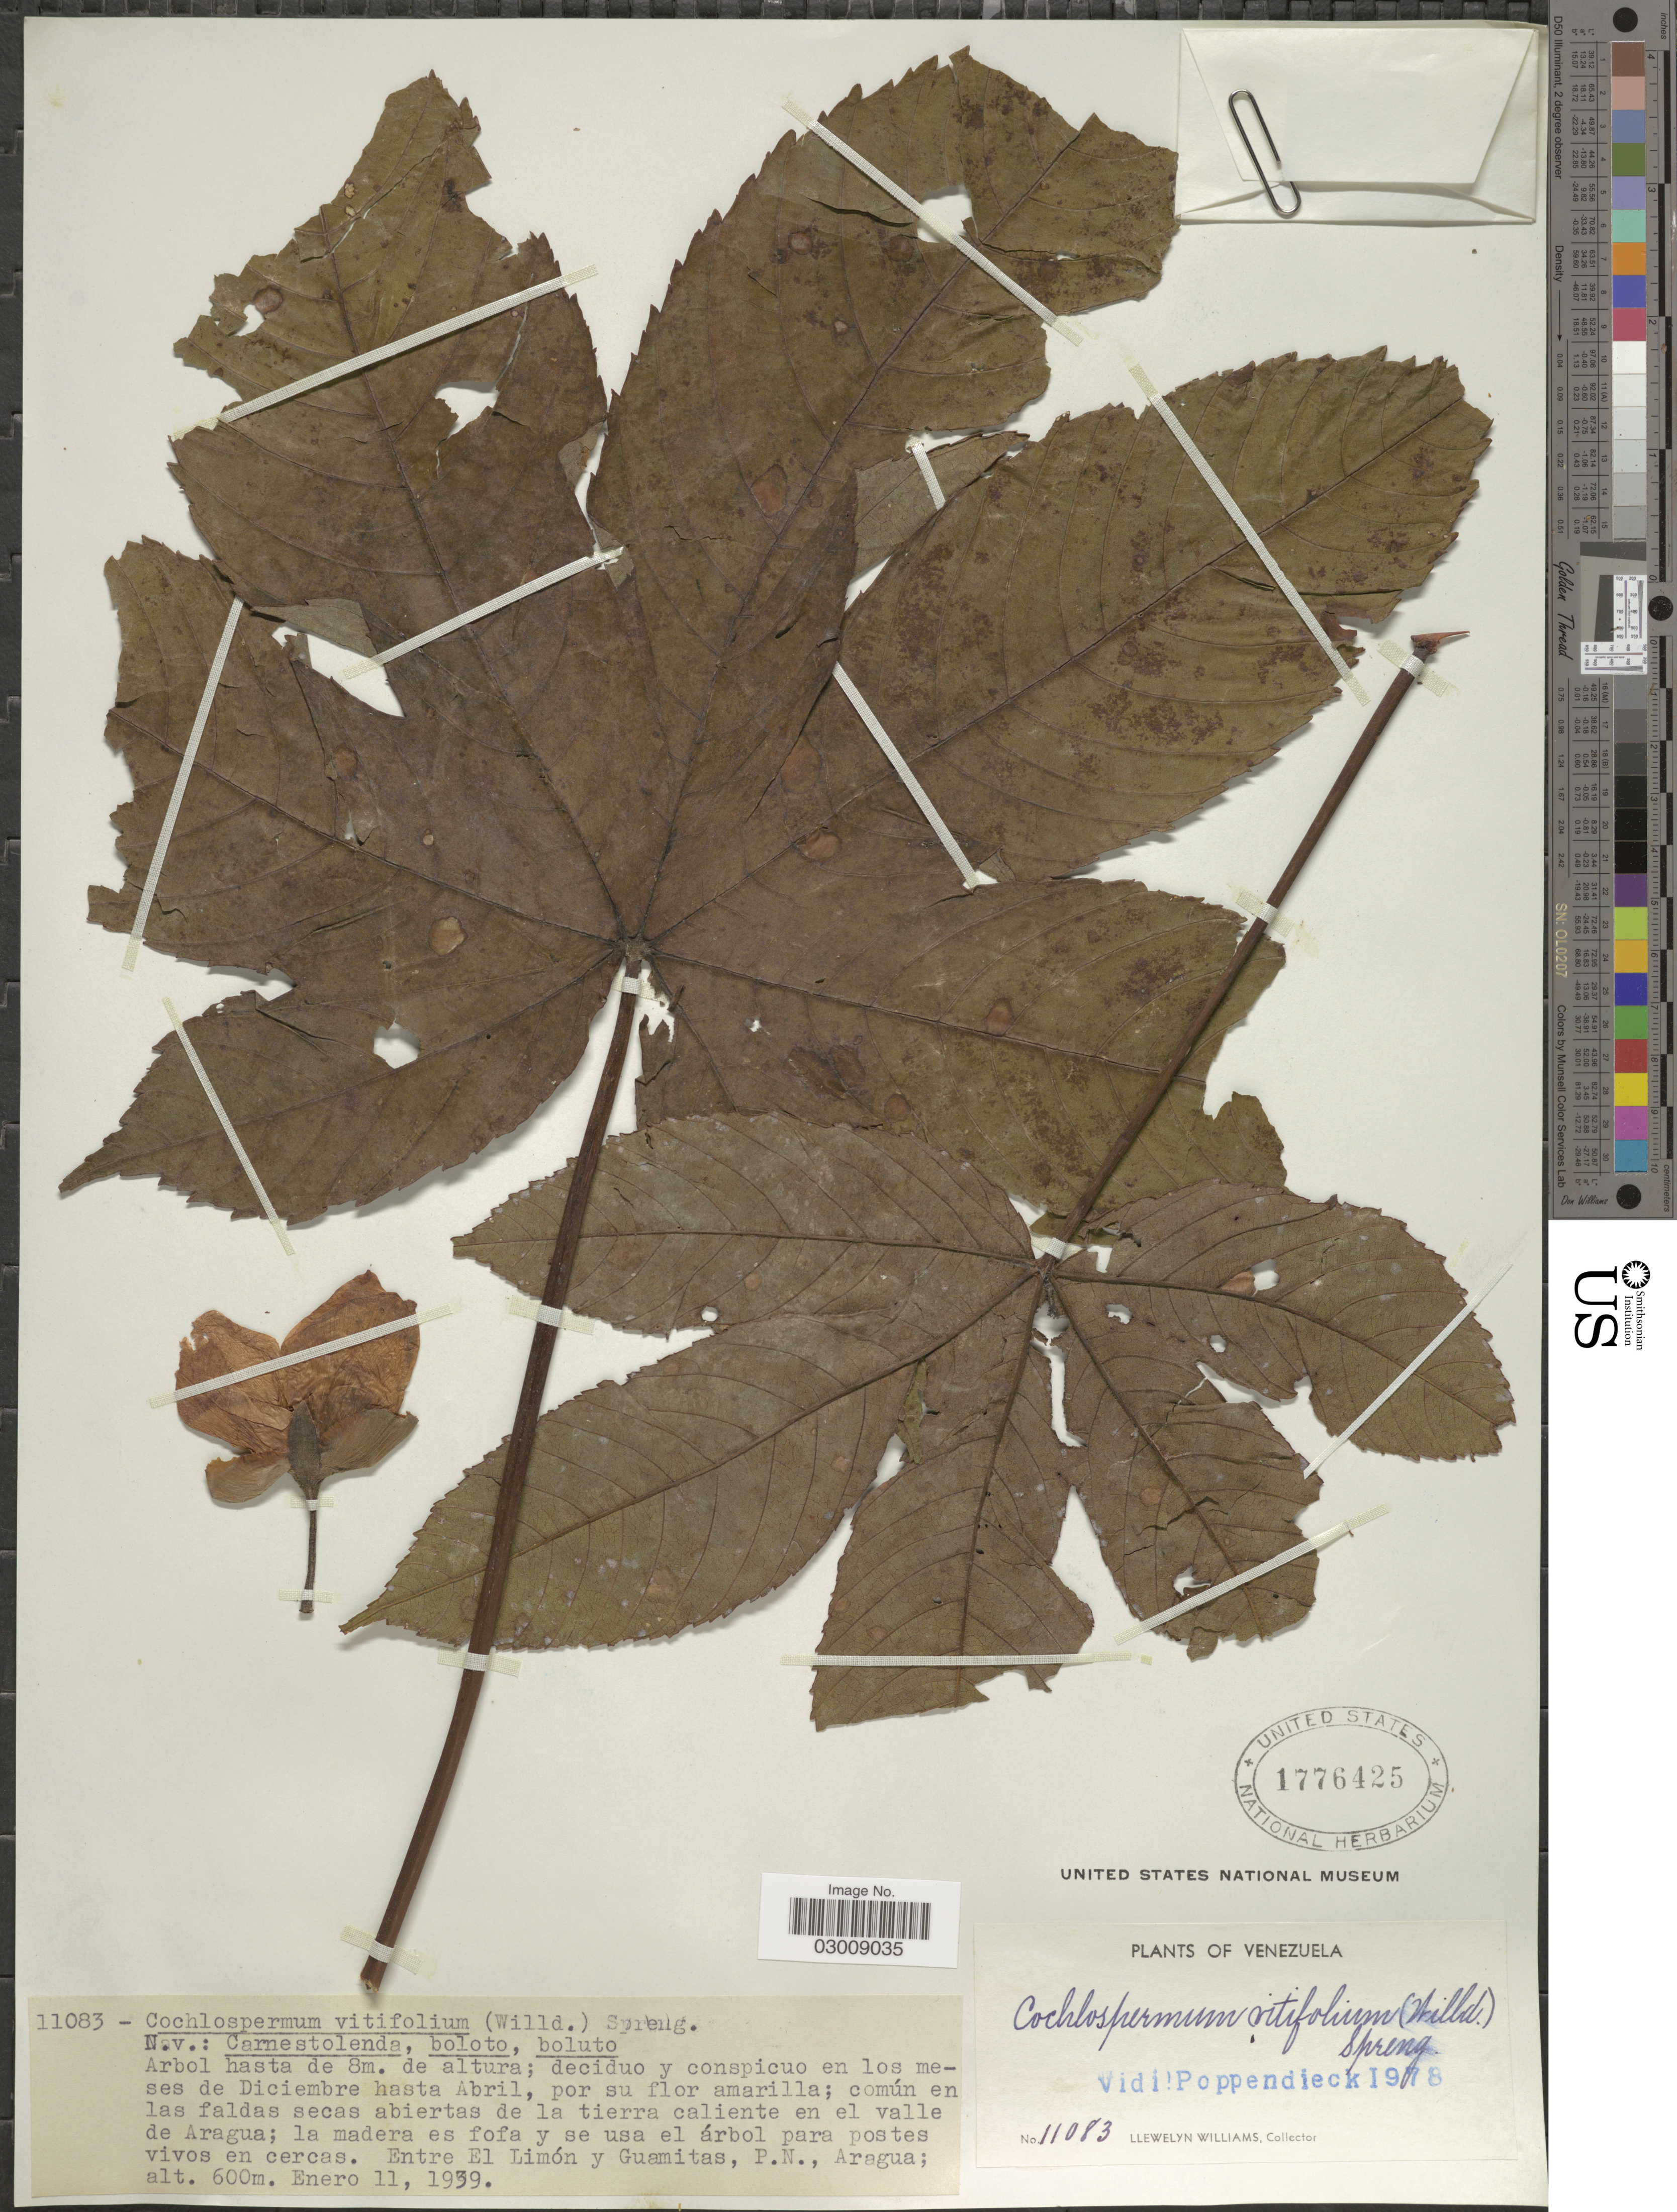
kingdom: Plantae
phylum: Tracheophyta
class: Magnoliopsida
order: Malvales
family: Cochlospermaceae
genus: Cochlospermum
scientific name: Cochlospermum vitifolium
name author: (Willd.) Spreng.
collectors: Ll. Williams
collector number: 11083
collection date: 1939-01-11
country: Venezuela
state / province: Aragua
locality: Común en las faldas secas abiertas de la tierra caliente en el valle de Aragua. Entre El Limón y Guamitas, P.N.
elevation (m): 600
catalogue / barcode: US 1776425